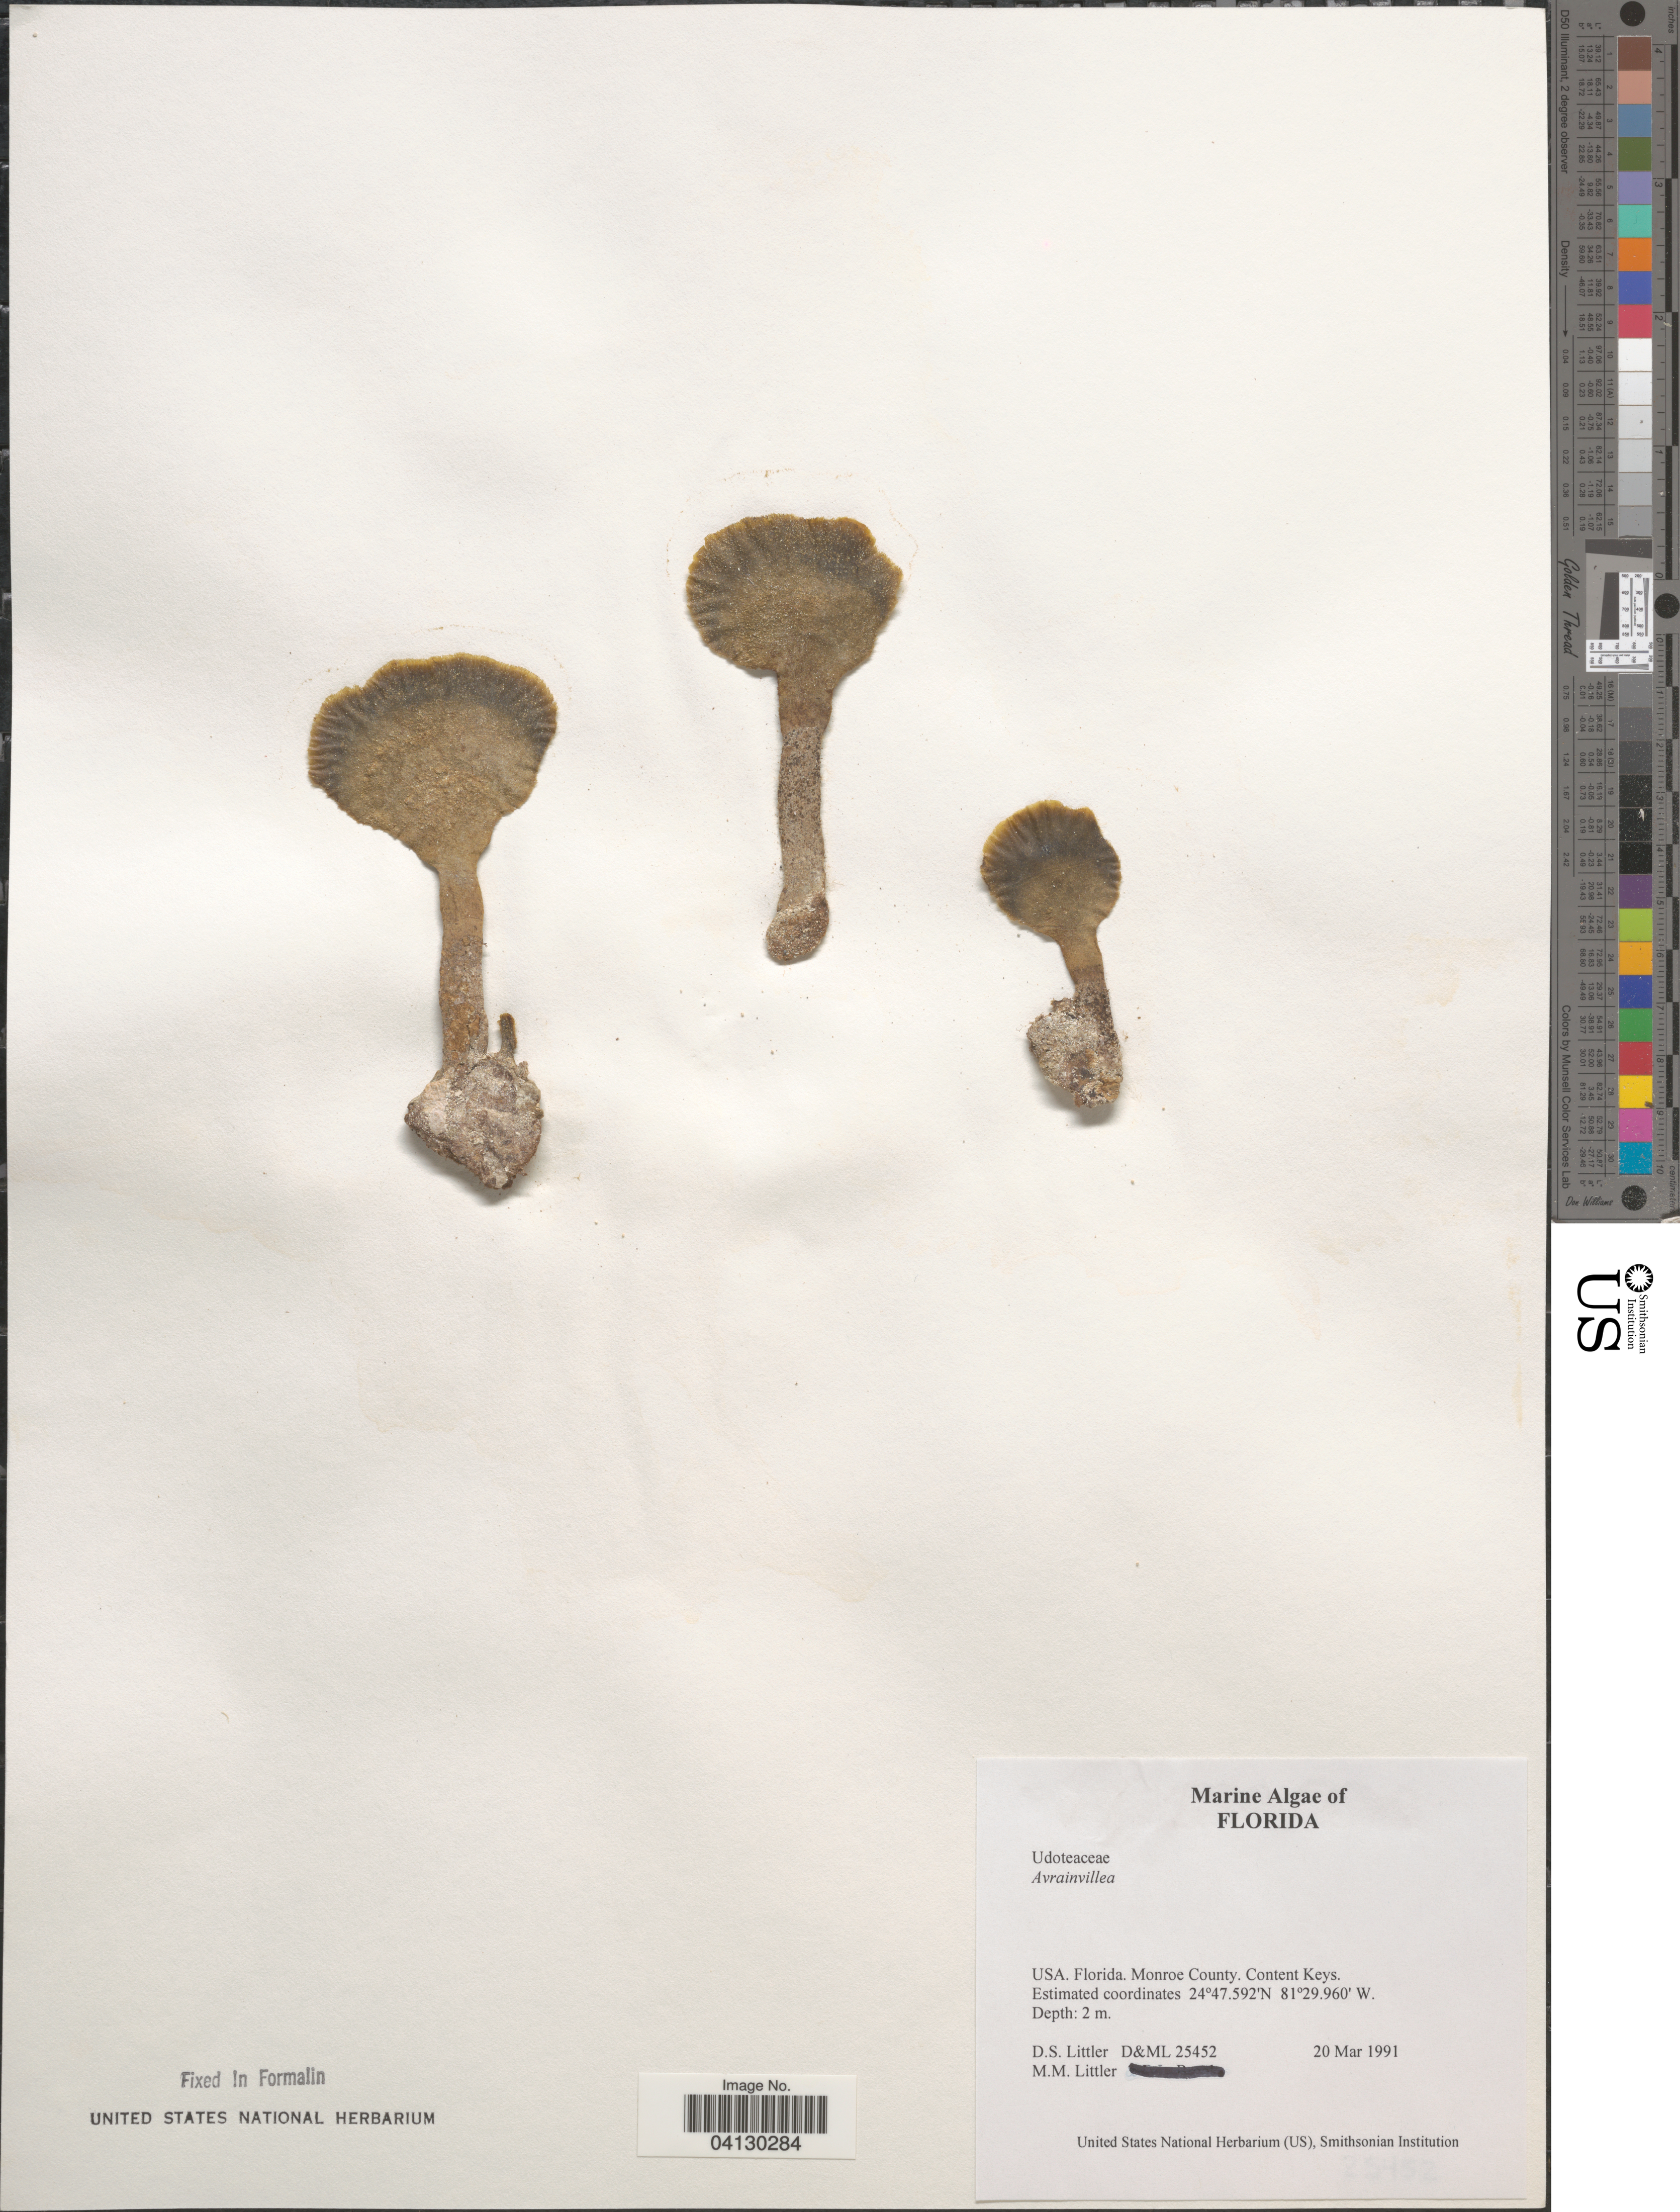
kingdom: Plantae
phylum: Chlorophyta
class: Ulvophyceae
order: Bryopsidales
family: Dichotomosiphonaceae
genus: Avrainvillea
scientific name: Avrainvillea sp.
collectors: D. S. Littler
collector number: D&ML25452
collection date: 1991-03-20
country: United States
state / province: Florida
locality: Monroe County. Content Keys.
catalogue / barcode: US 328919